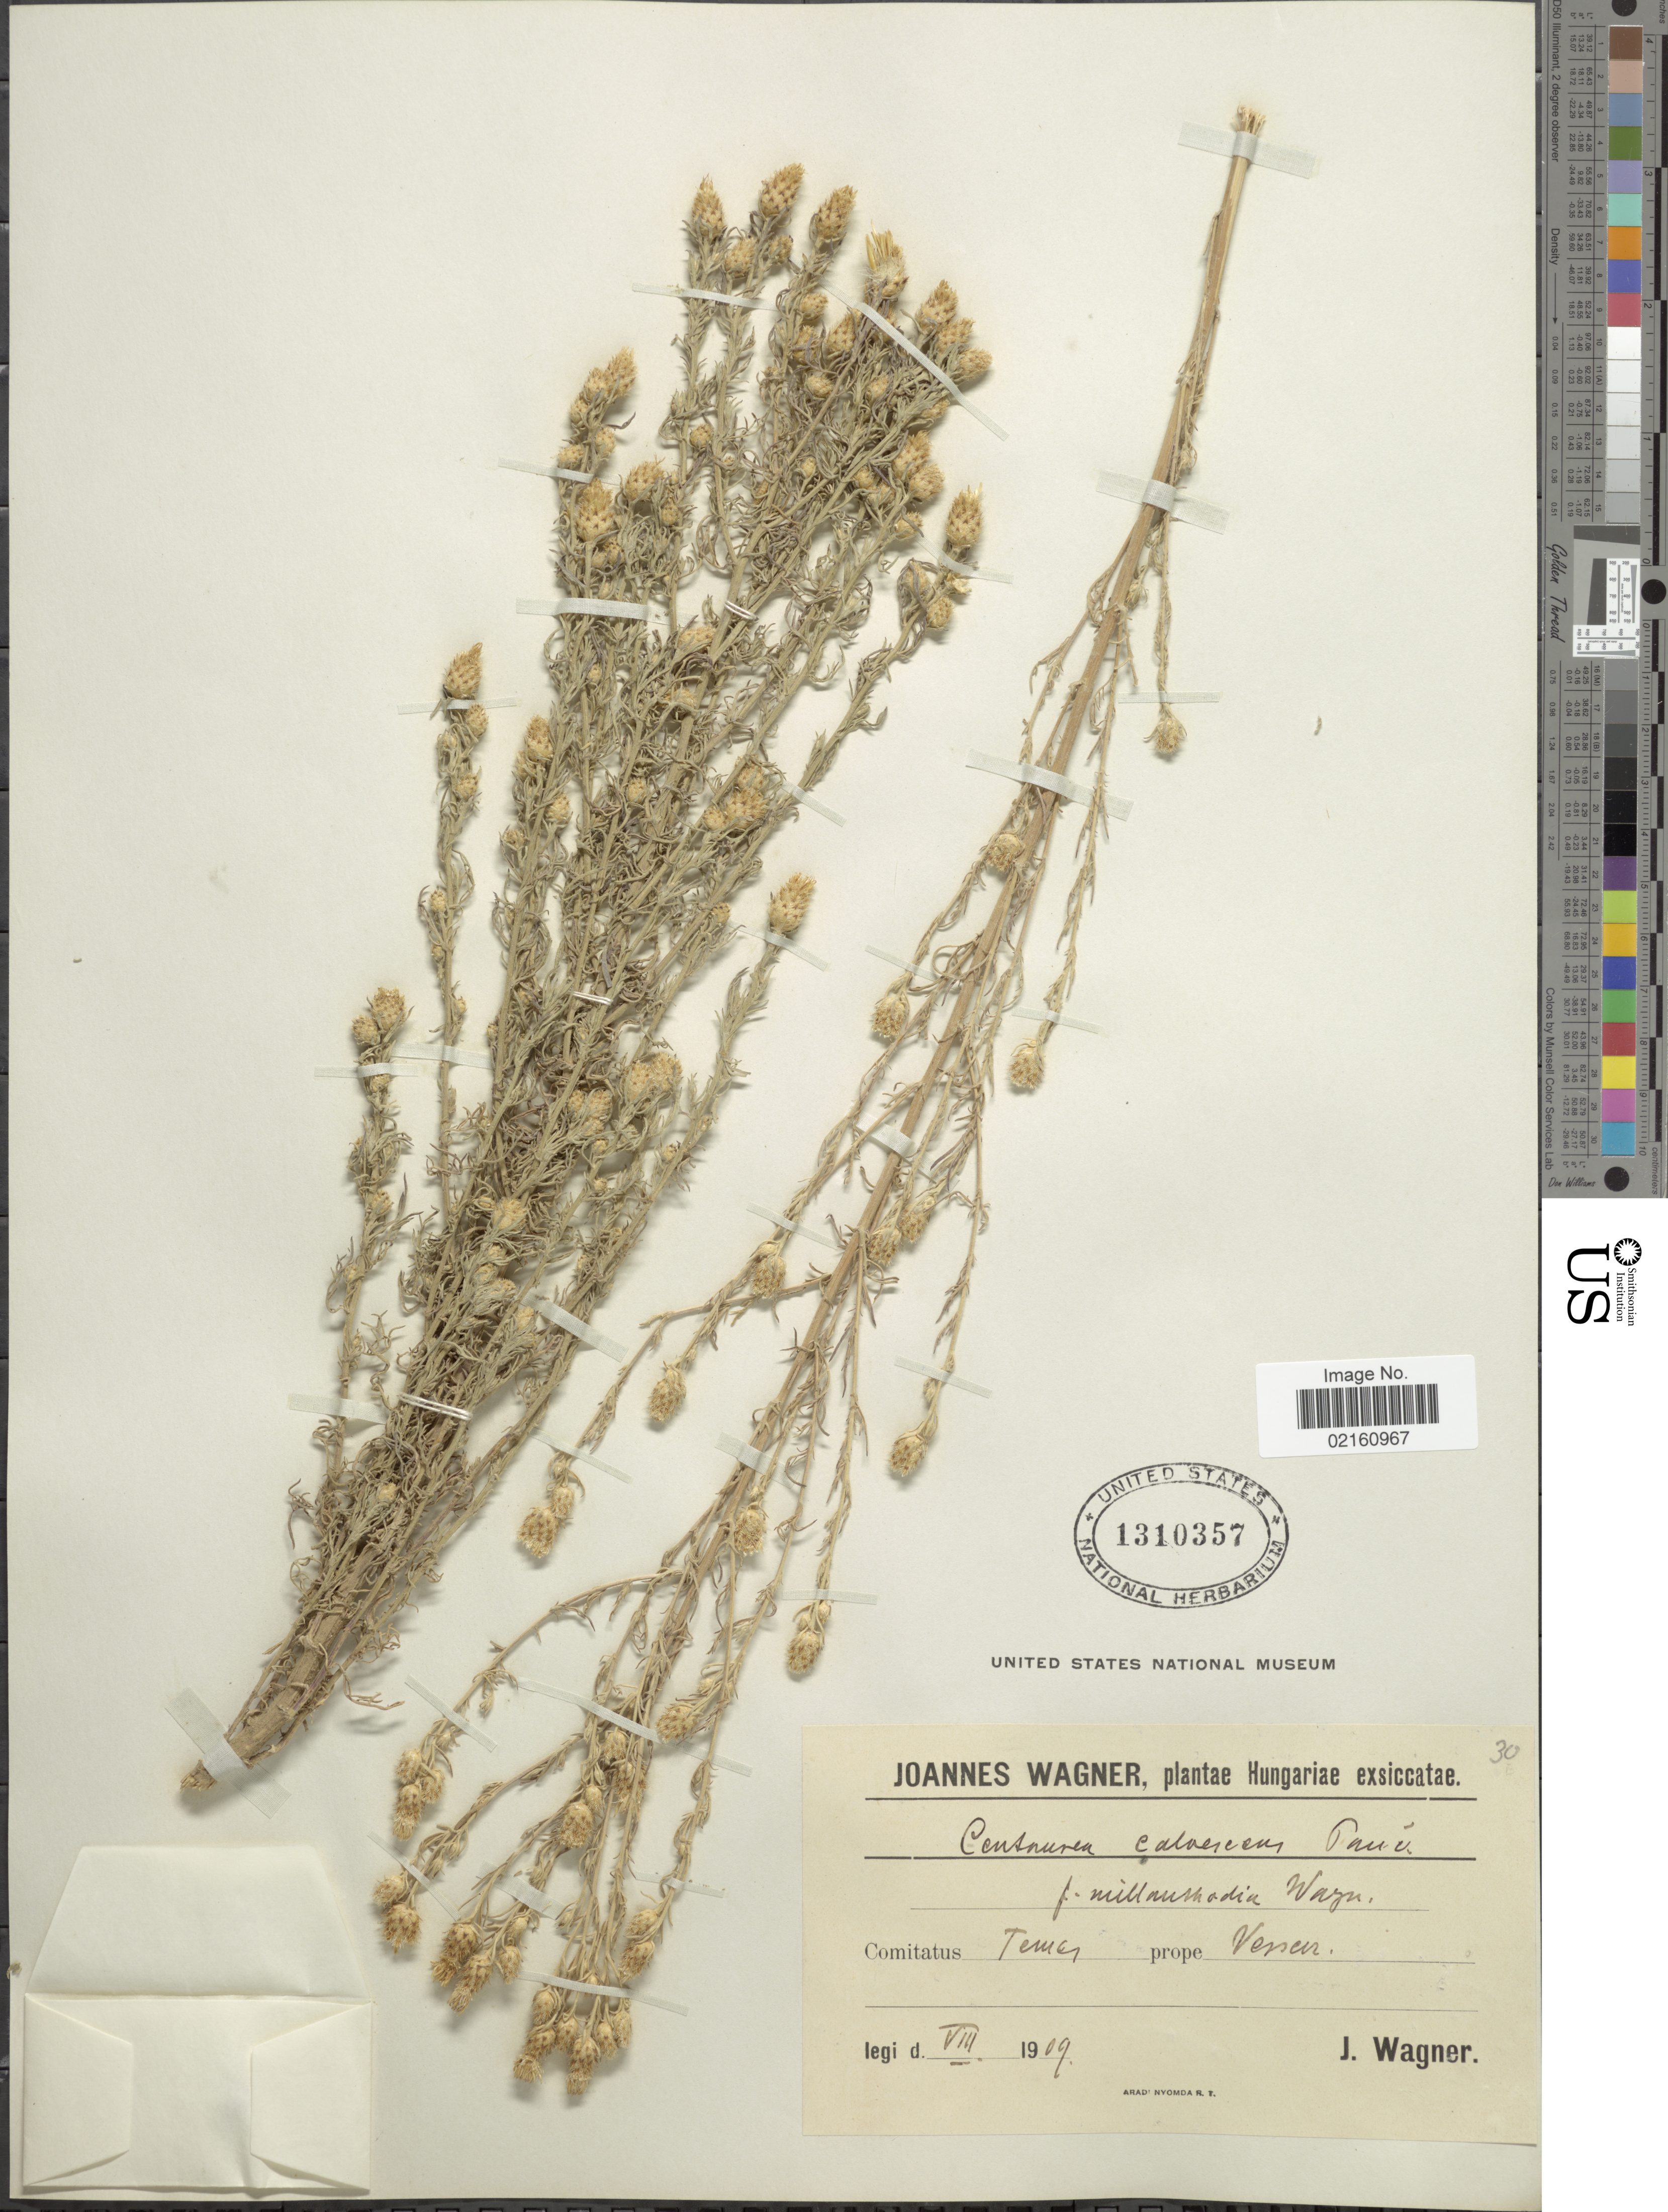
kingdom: Plantae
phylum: Tracheophyta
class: Magnoliopsida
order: Asterales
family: Asteraceae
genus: Centaurea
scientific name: Centaurea reichenbachii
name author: DC.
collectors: J. Wagner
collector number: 30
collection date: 1909-08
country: Hungary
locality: Temes, prope Versur [interpreted]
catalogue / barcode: US 1310357